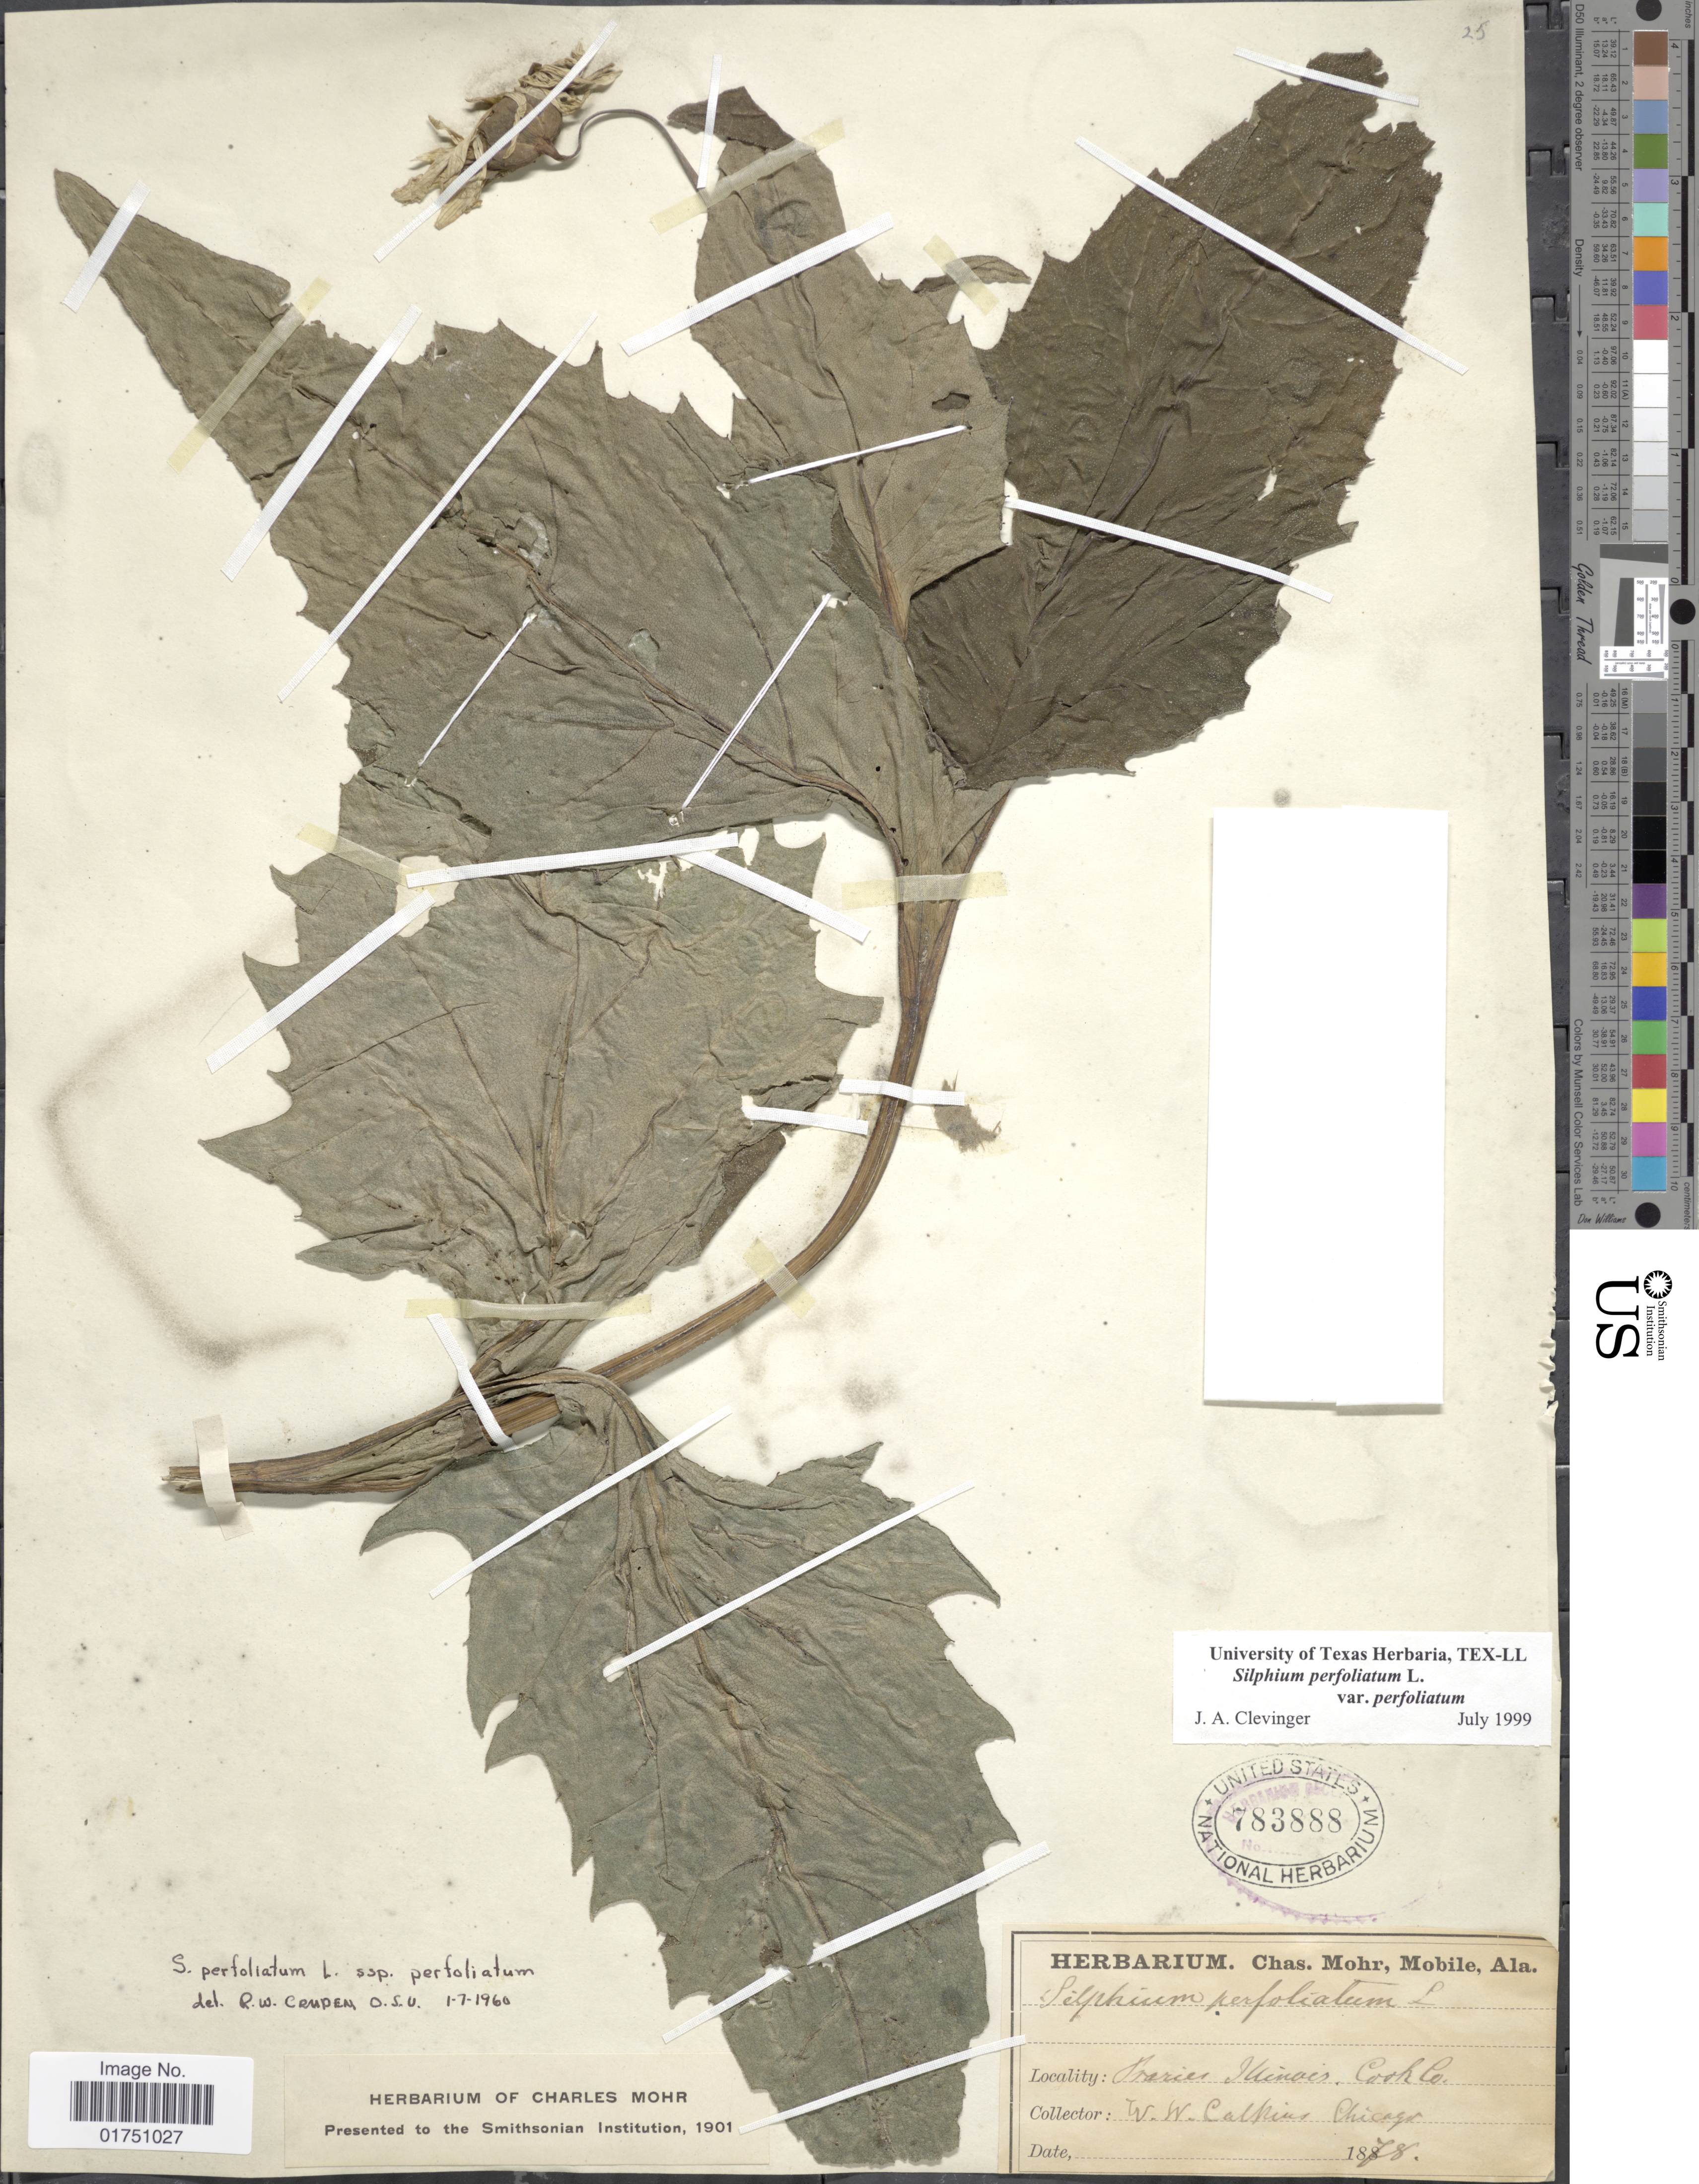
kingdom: Plantae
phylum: Tracheophyta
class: Magnoliopsida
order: Asterales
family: Asteraceae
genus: Silphium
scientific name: Silphium perfoliatum var. perfoliatum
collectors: W. Calkins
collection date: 1878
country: United States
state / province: Illinois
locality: Prairies, Illinois, Cook Co.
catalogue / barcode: US 783888